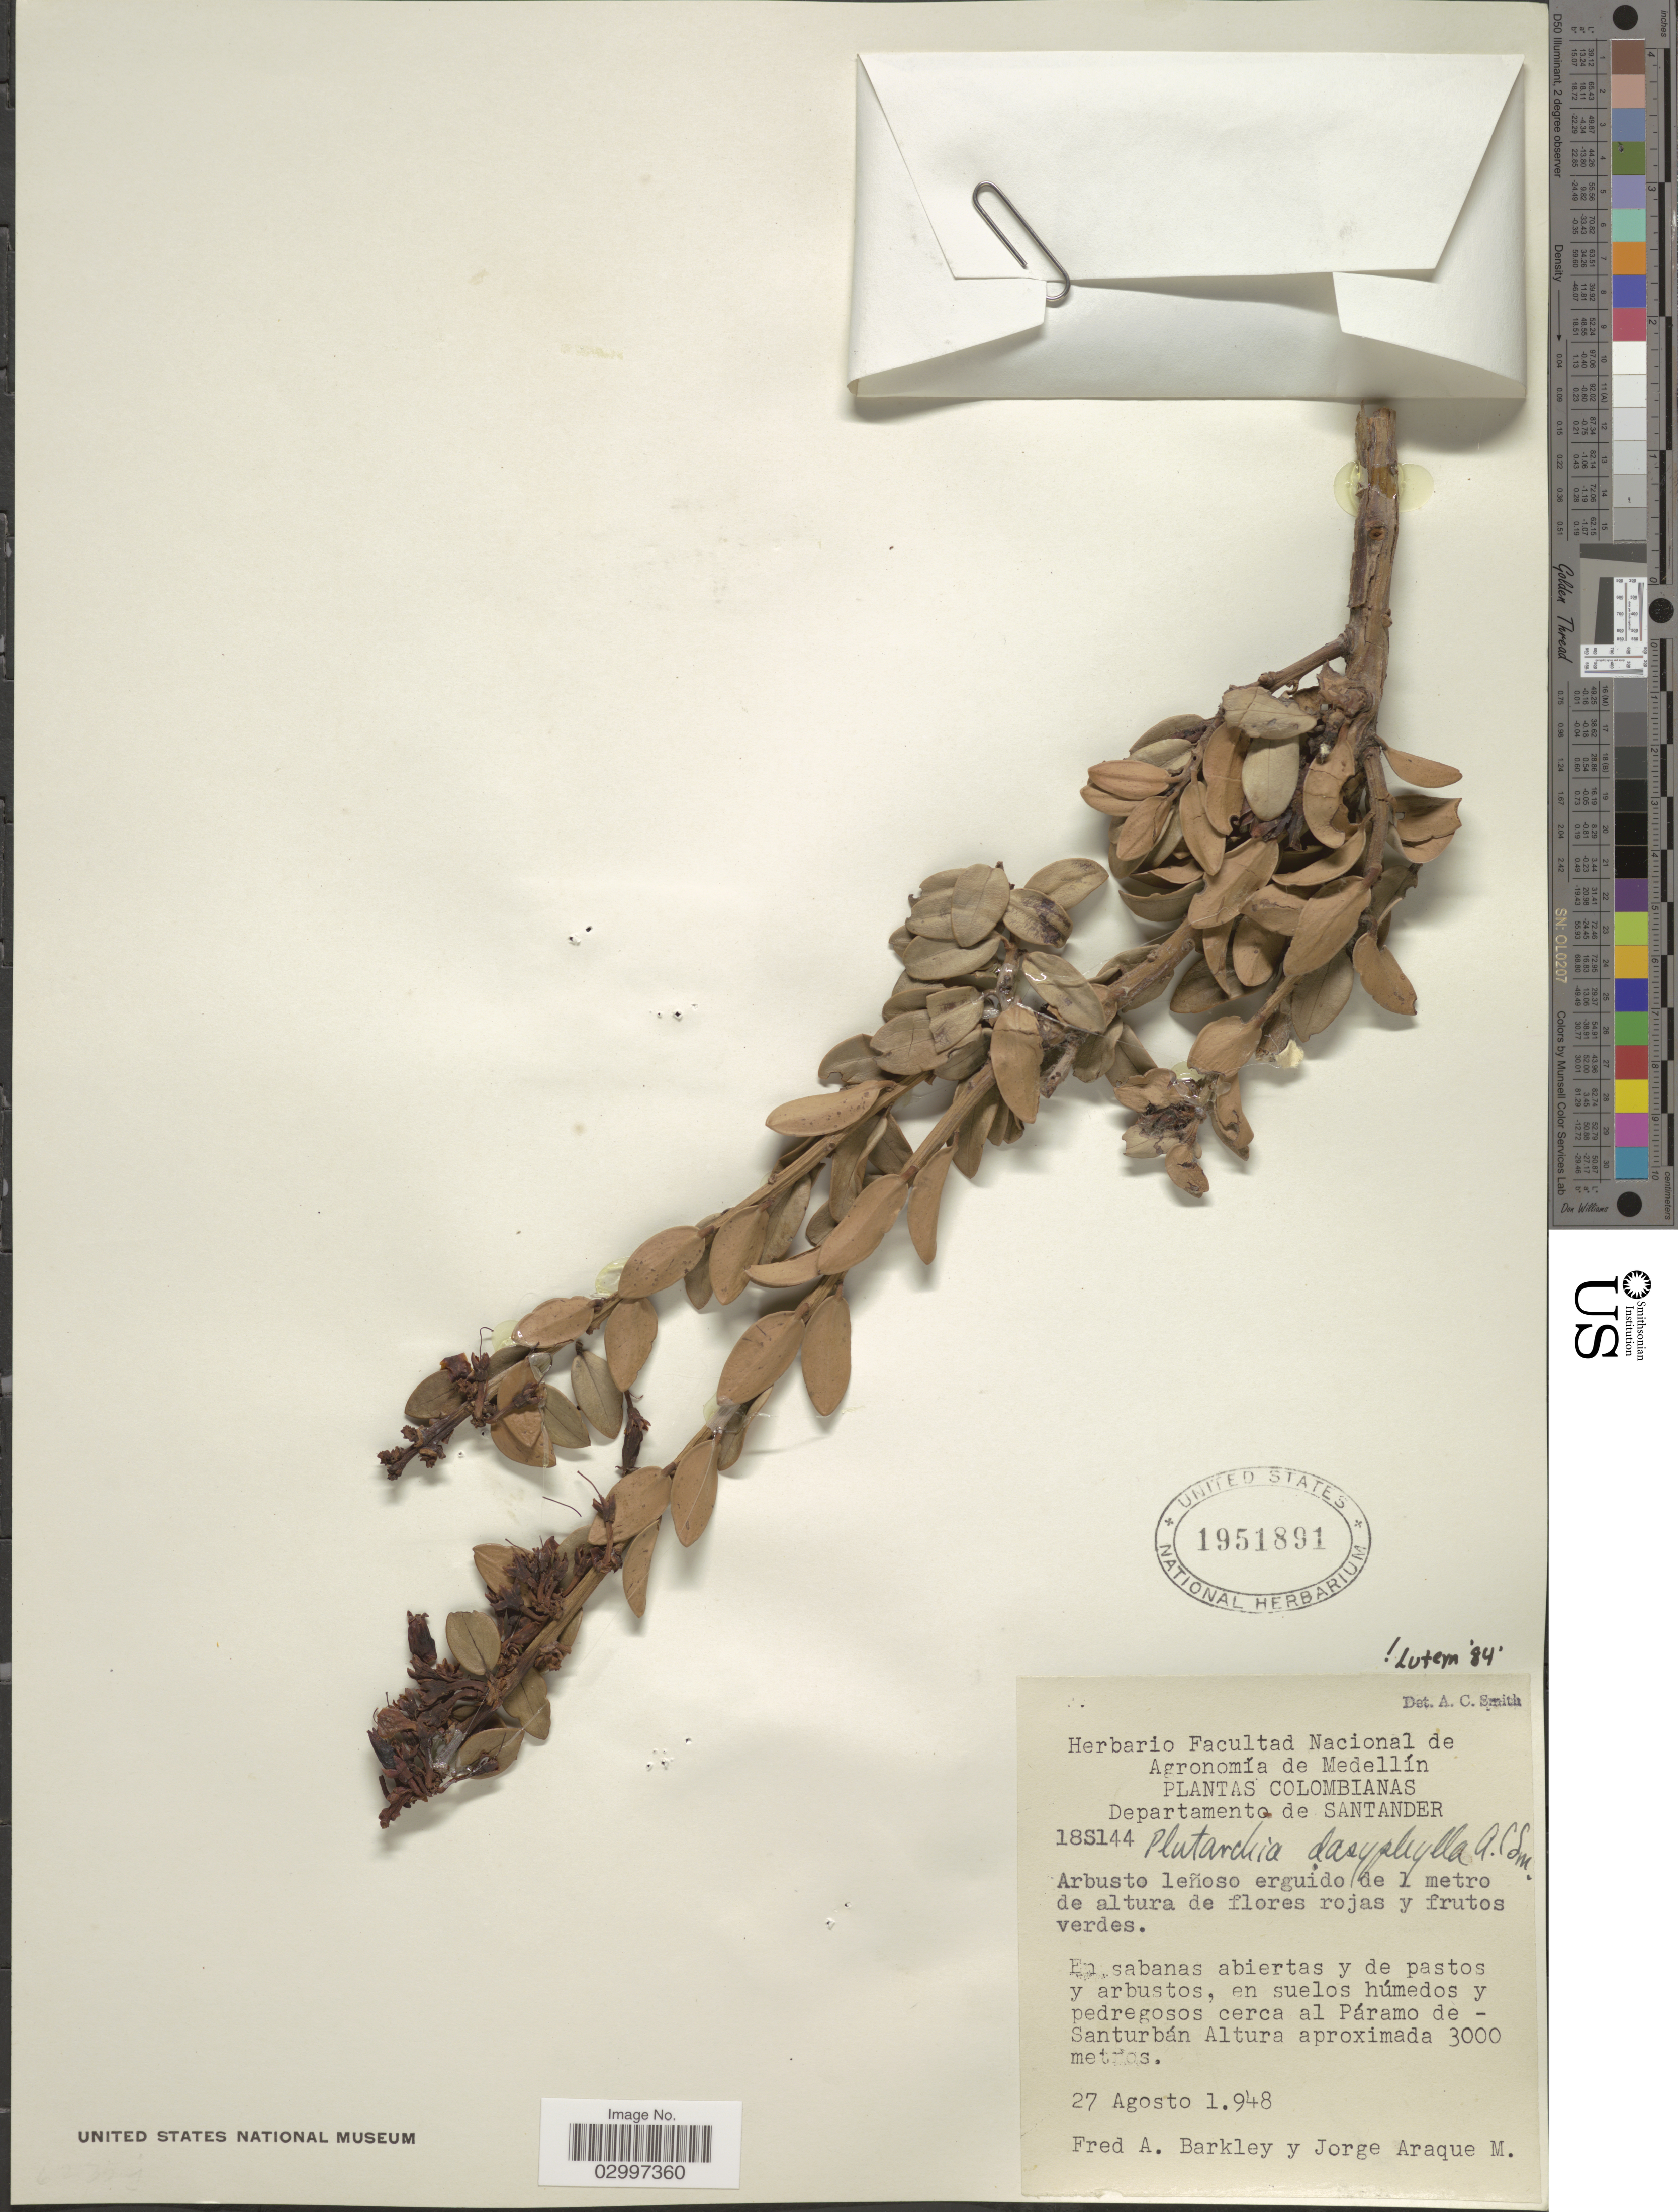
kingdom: Plantae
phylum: Tracheophyta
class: Magnoliopsida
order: Ericales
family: Ericaceae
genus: Plutarchia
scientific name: Plutarchia dasyphylla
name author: A.C. Sm.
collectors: F. A. Barkley & J. Araque Molina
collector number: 18S144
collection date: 1948-08-27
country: Colombia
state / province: Santander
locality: Departamento de Santander, En sabanas abiertas y de pastos y arbustos, en suelos húmedos y pedregosos cerca al Páramo de Santurbán.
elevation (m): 3000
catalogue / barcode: US 1951891